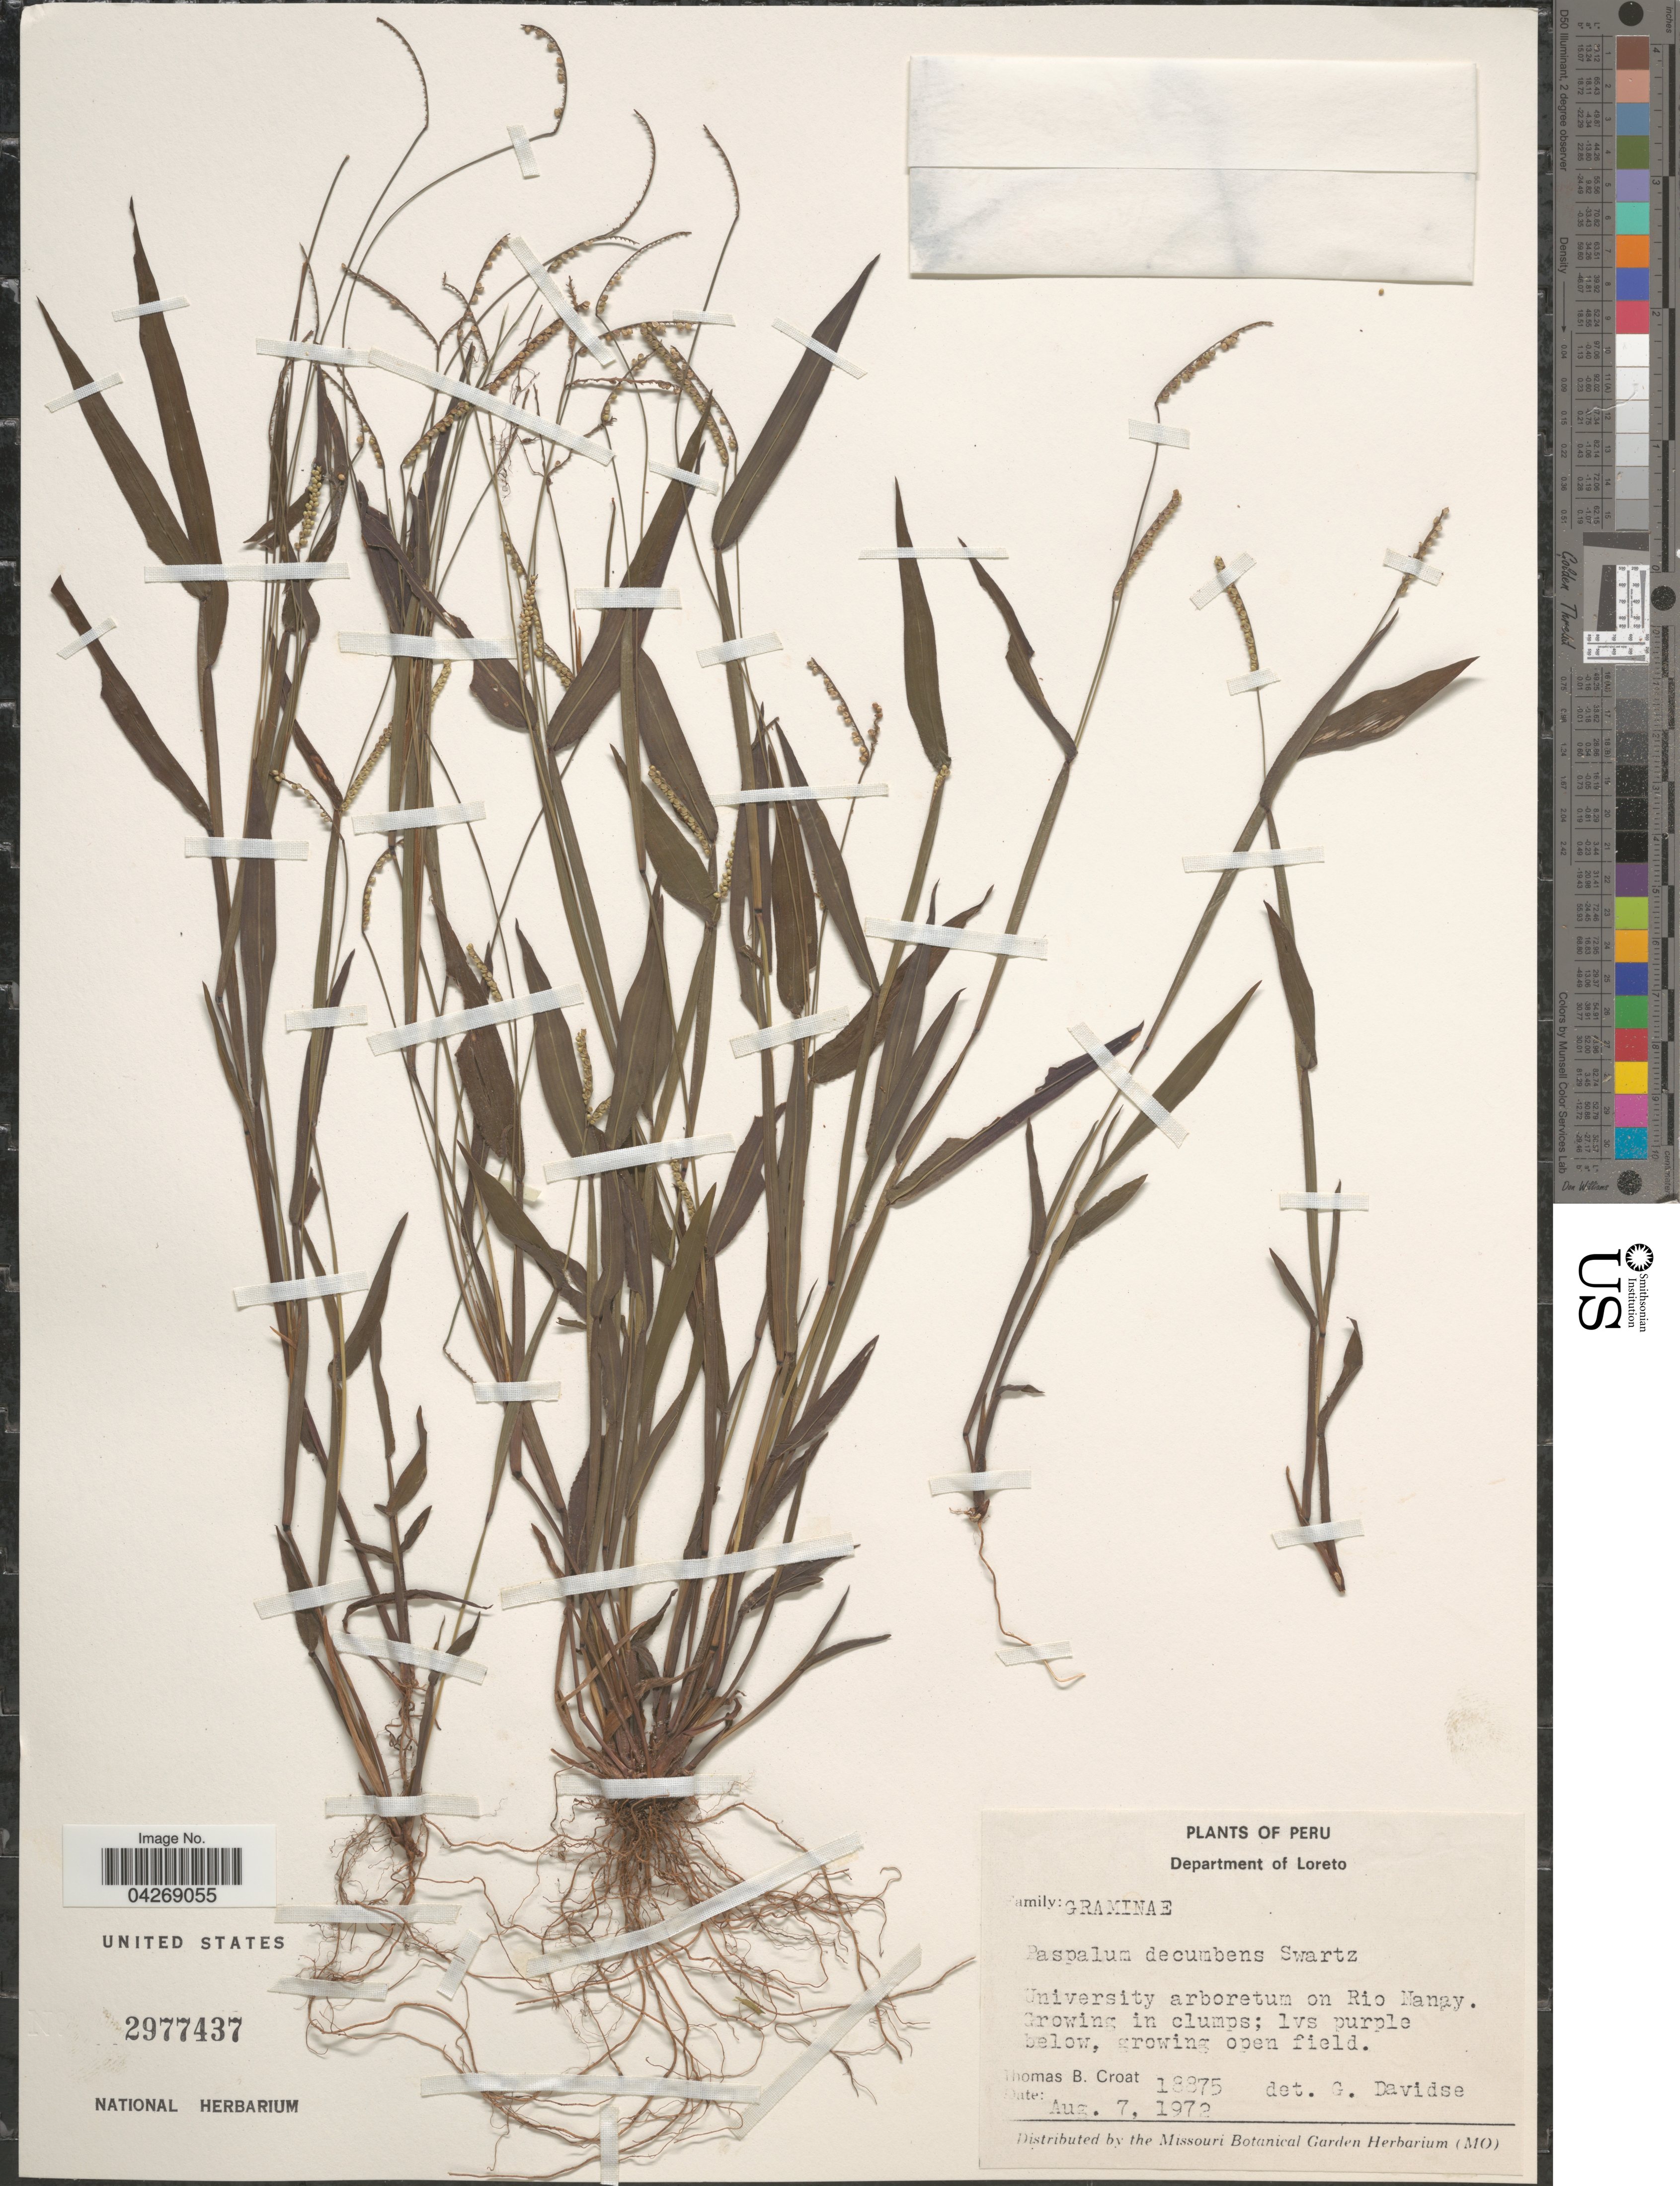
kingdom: Plantae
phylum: Tracheophyta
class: Liliopsida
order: Poales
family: Poaceae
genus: Paspalum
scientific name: Paspalum decumbens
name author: Sw.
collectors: T. B. Croat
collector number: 18875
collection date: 1972-08-07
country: Peru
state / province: Loreto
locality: Department of Loreto. University arboretum on Rio Nanay.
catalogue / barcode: US 2977437